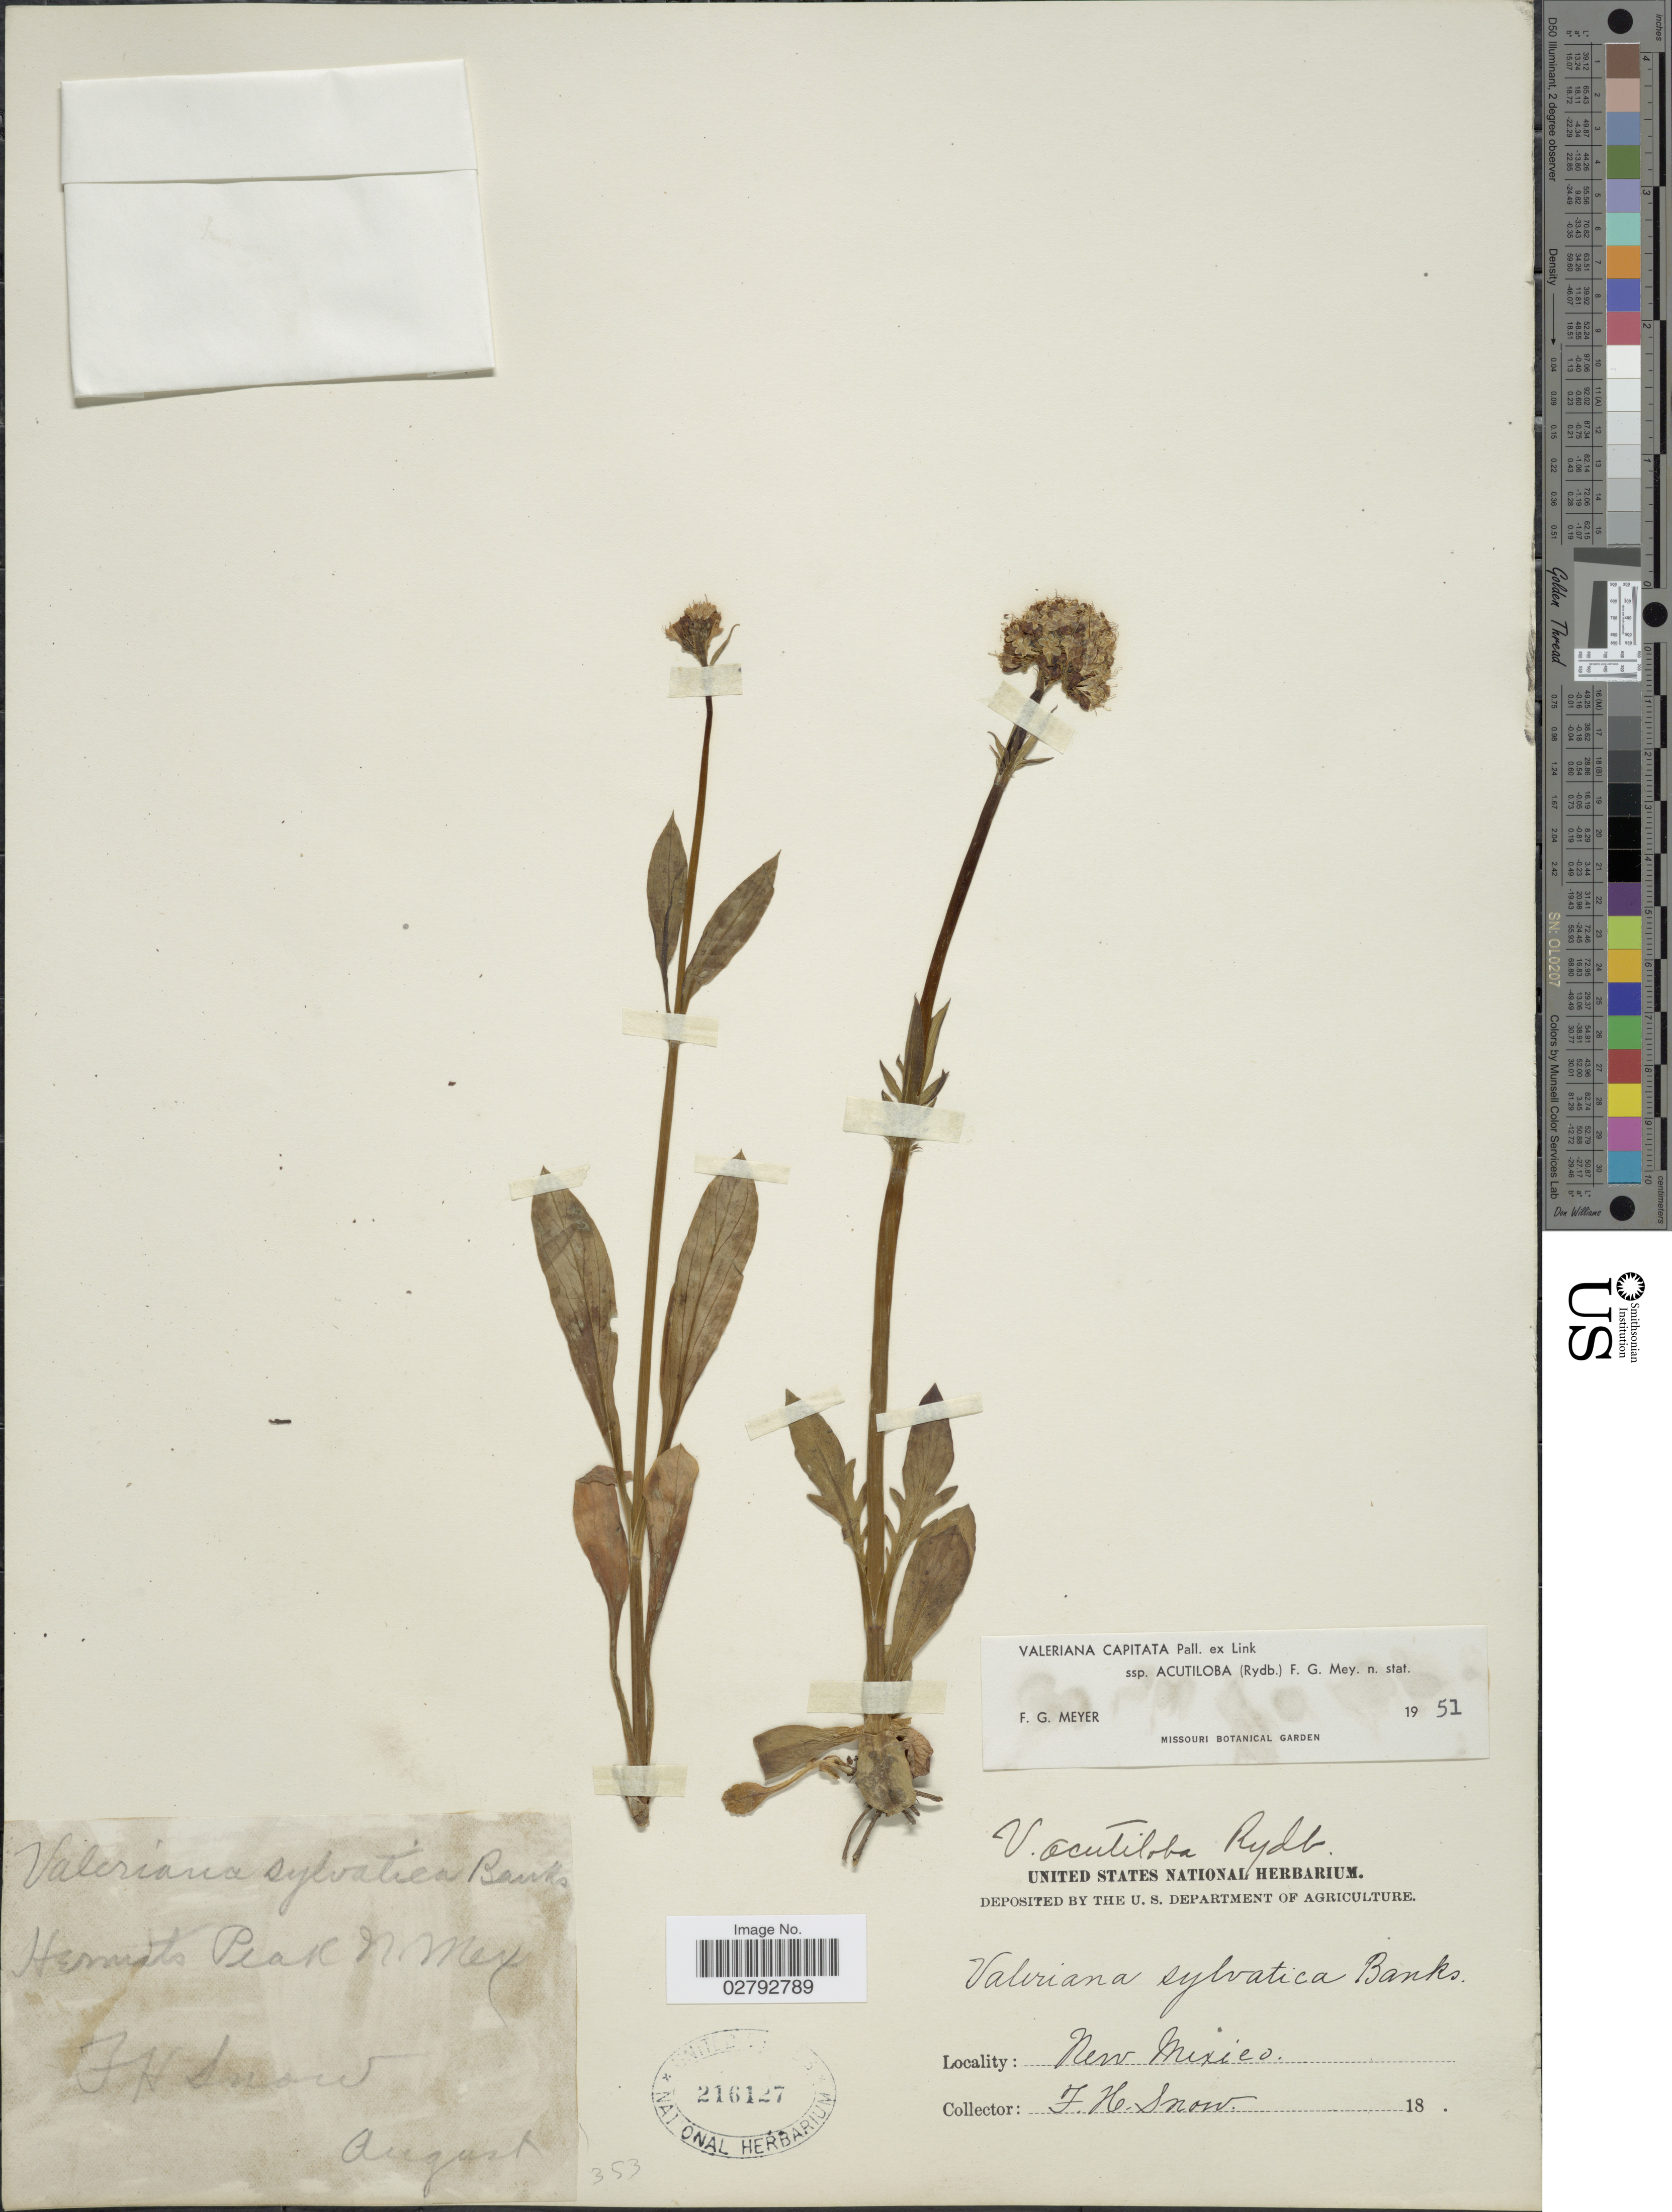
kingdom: Plantae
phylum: Tracheophyta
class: Magnoliopsida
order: Dipsacales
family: Caprifoliaceae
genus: Valeriana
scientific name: Valeriana capitata subsp. acutiloba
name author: Pall. ex Link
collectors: F. H. Snow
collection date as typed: August 18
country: United States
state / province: New Mexico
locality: Hermit's Peak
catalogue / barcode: US 216127